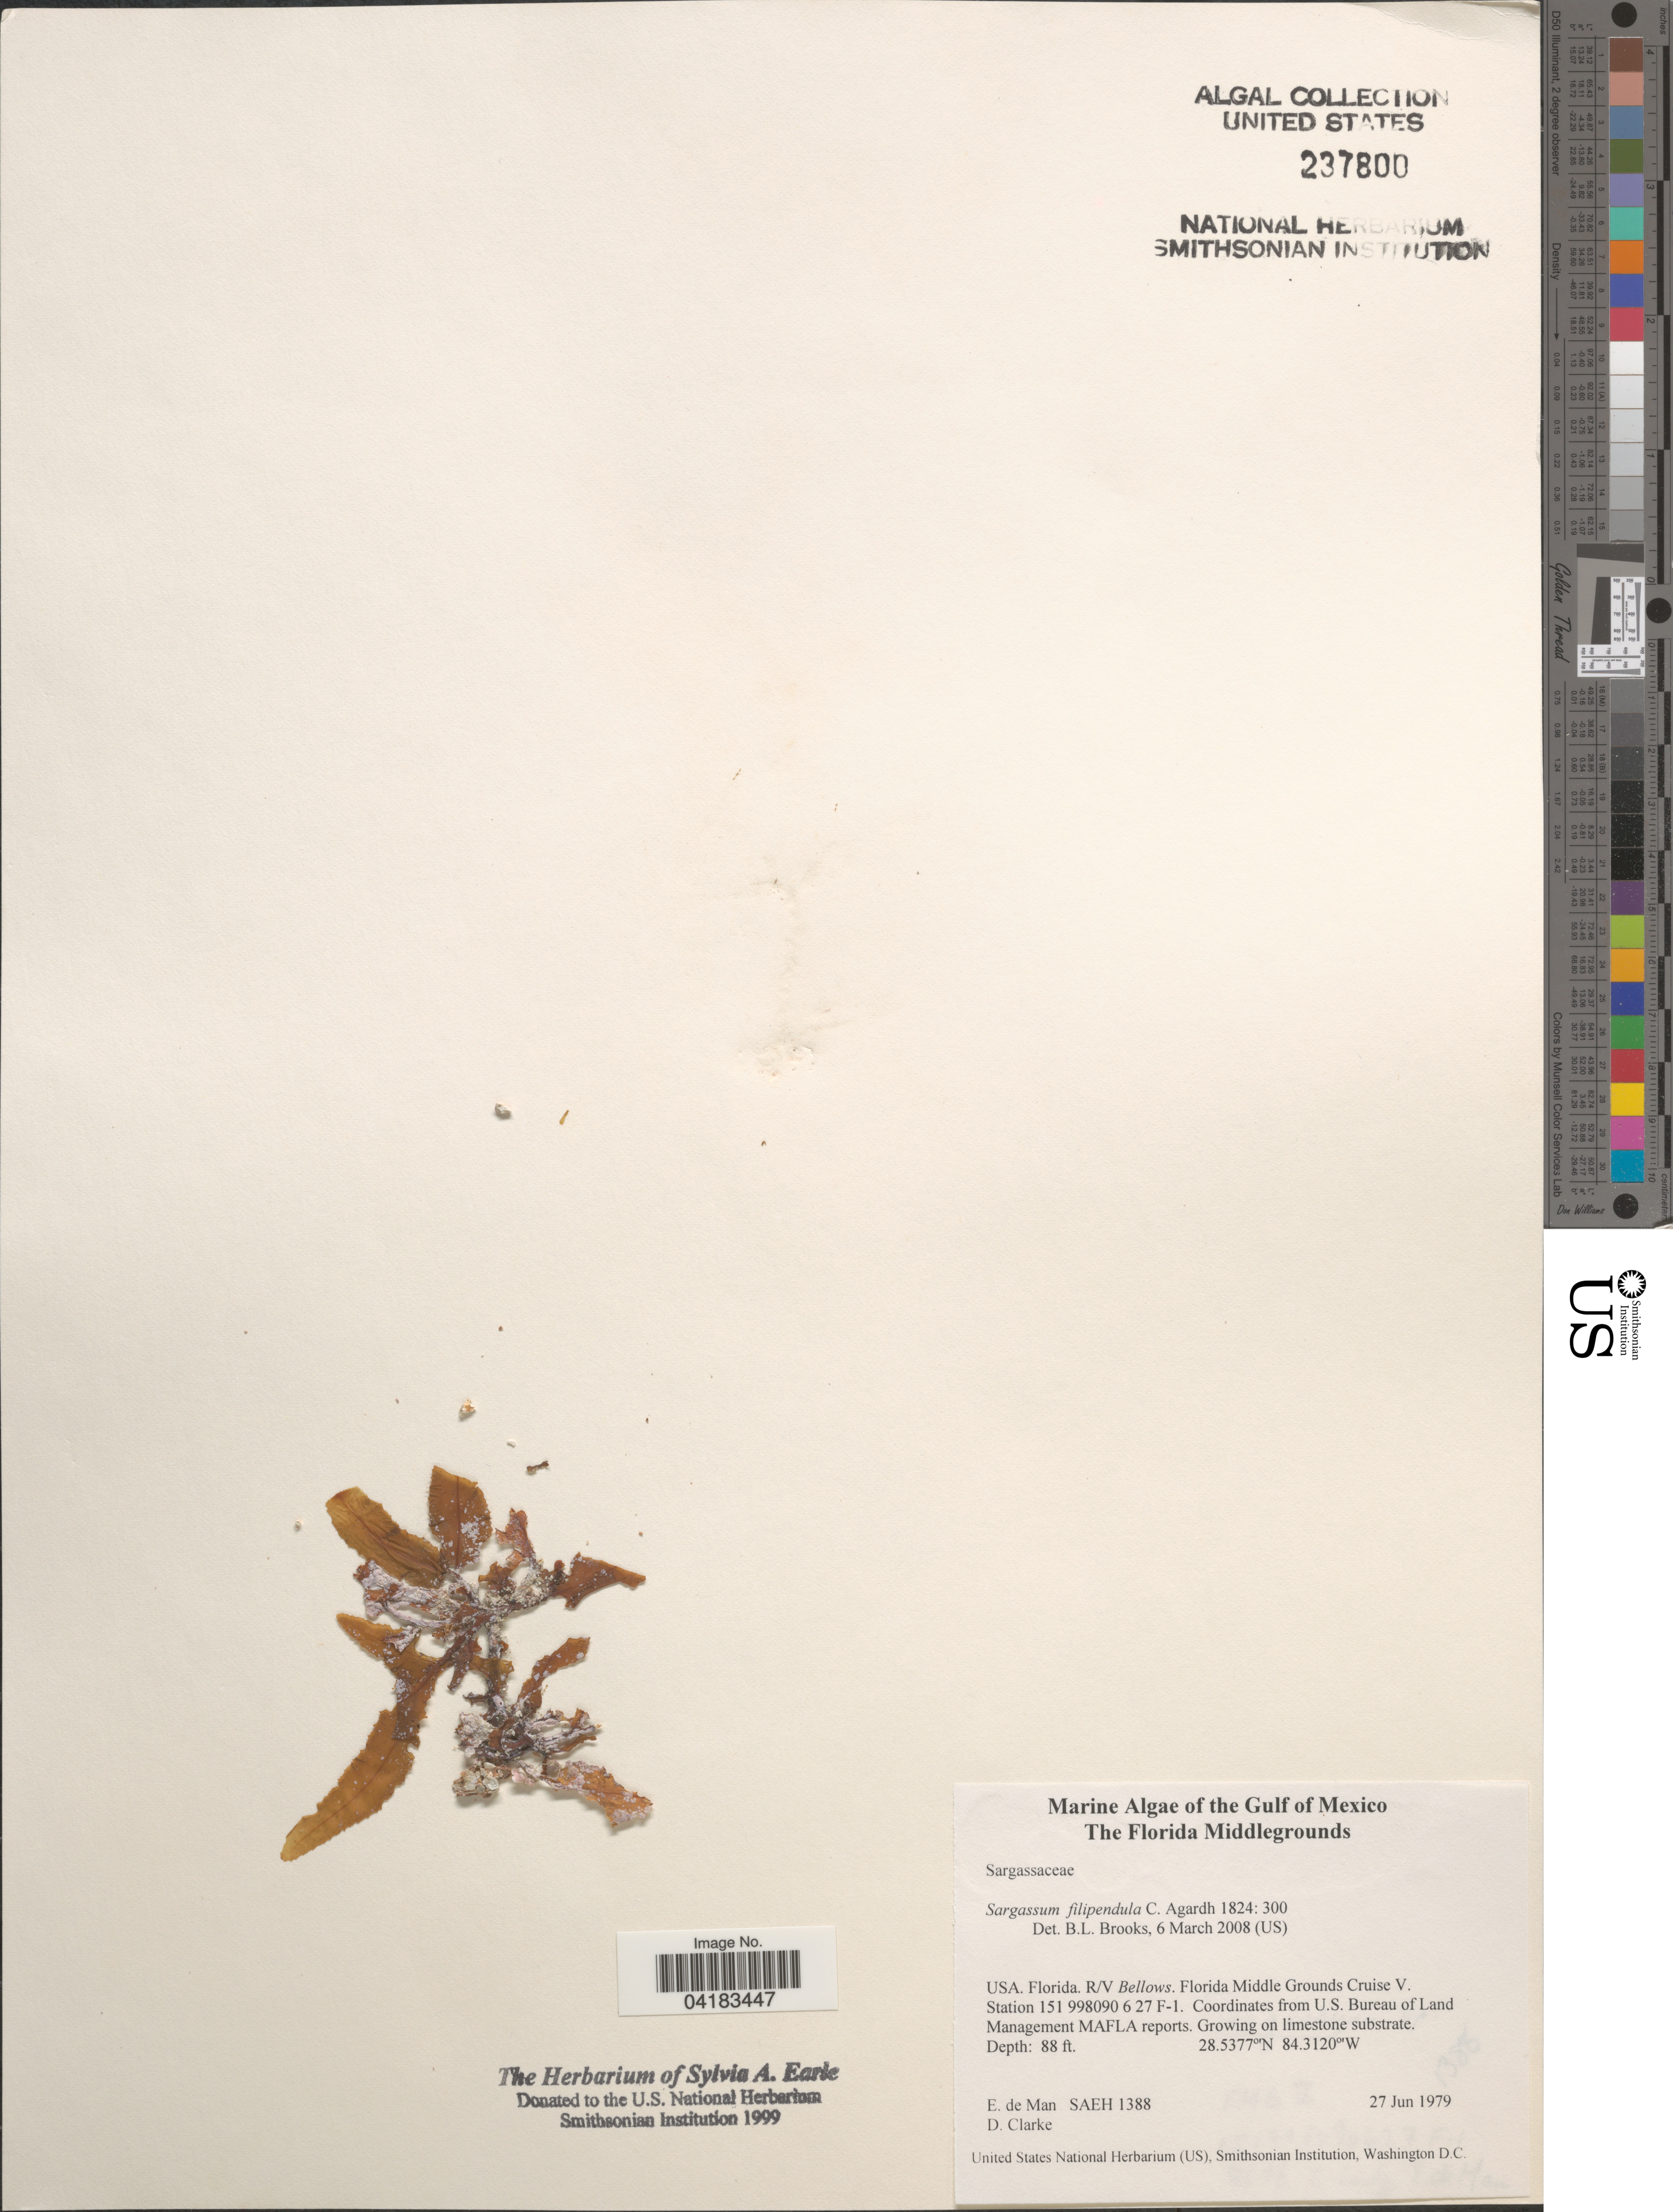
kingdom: Chromista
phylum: Ochrophyta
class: Phaeophyceae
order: Fucales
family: Sargassaceae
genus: Sargassum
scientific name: Sargassum filipendula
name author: C. Agardh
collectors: E. de Man & D. Clarke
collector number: SAEH1388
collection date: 1979-06-27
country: United States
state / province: Florida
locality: The Gulf of Mexico. The Florida Middlegrounds. R/V Bellows. Florida Middle Grounds Cruise V. Station 151 998090 6 27 F-1.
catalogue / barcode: US 237800